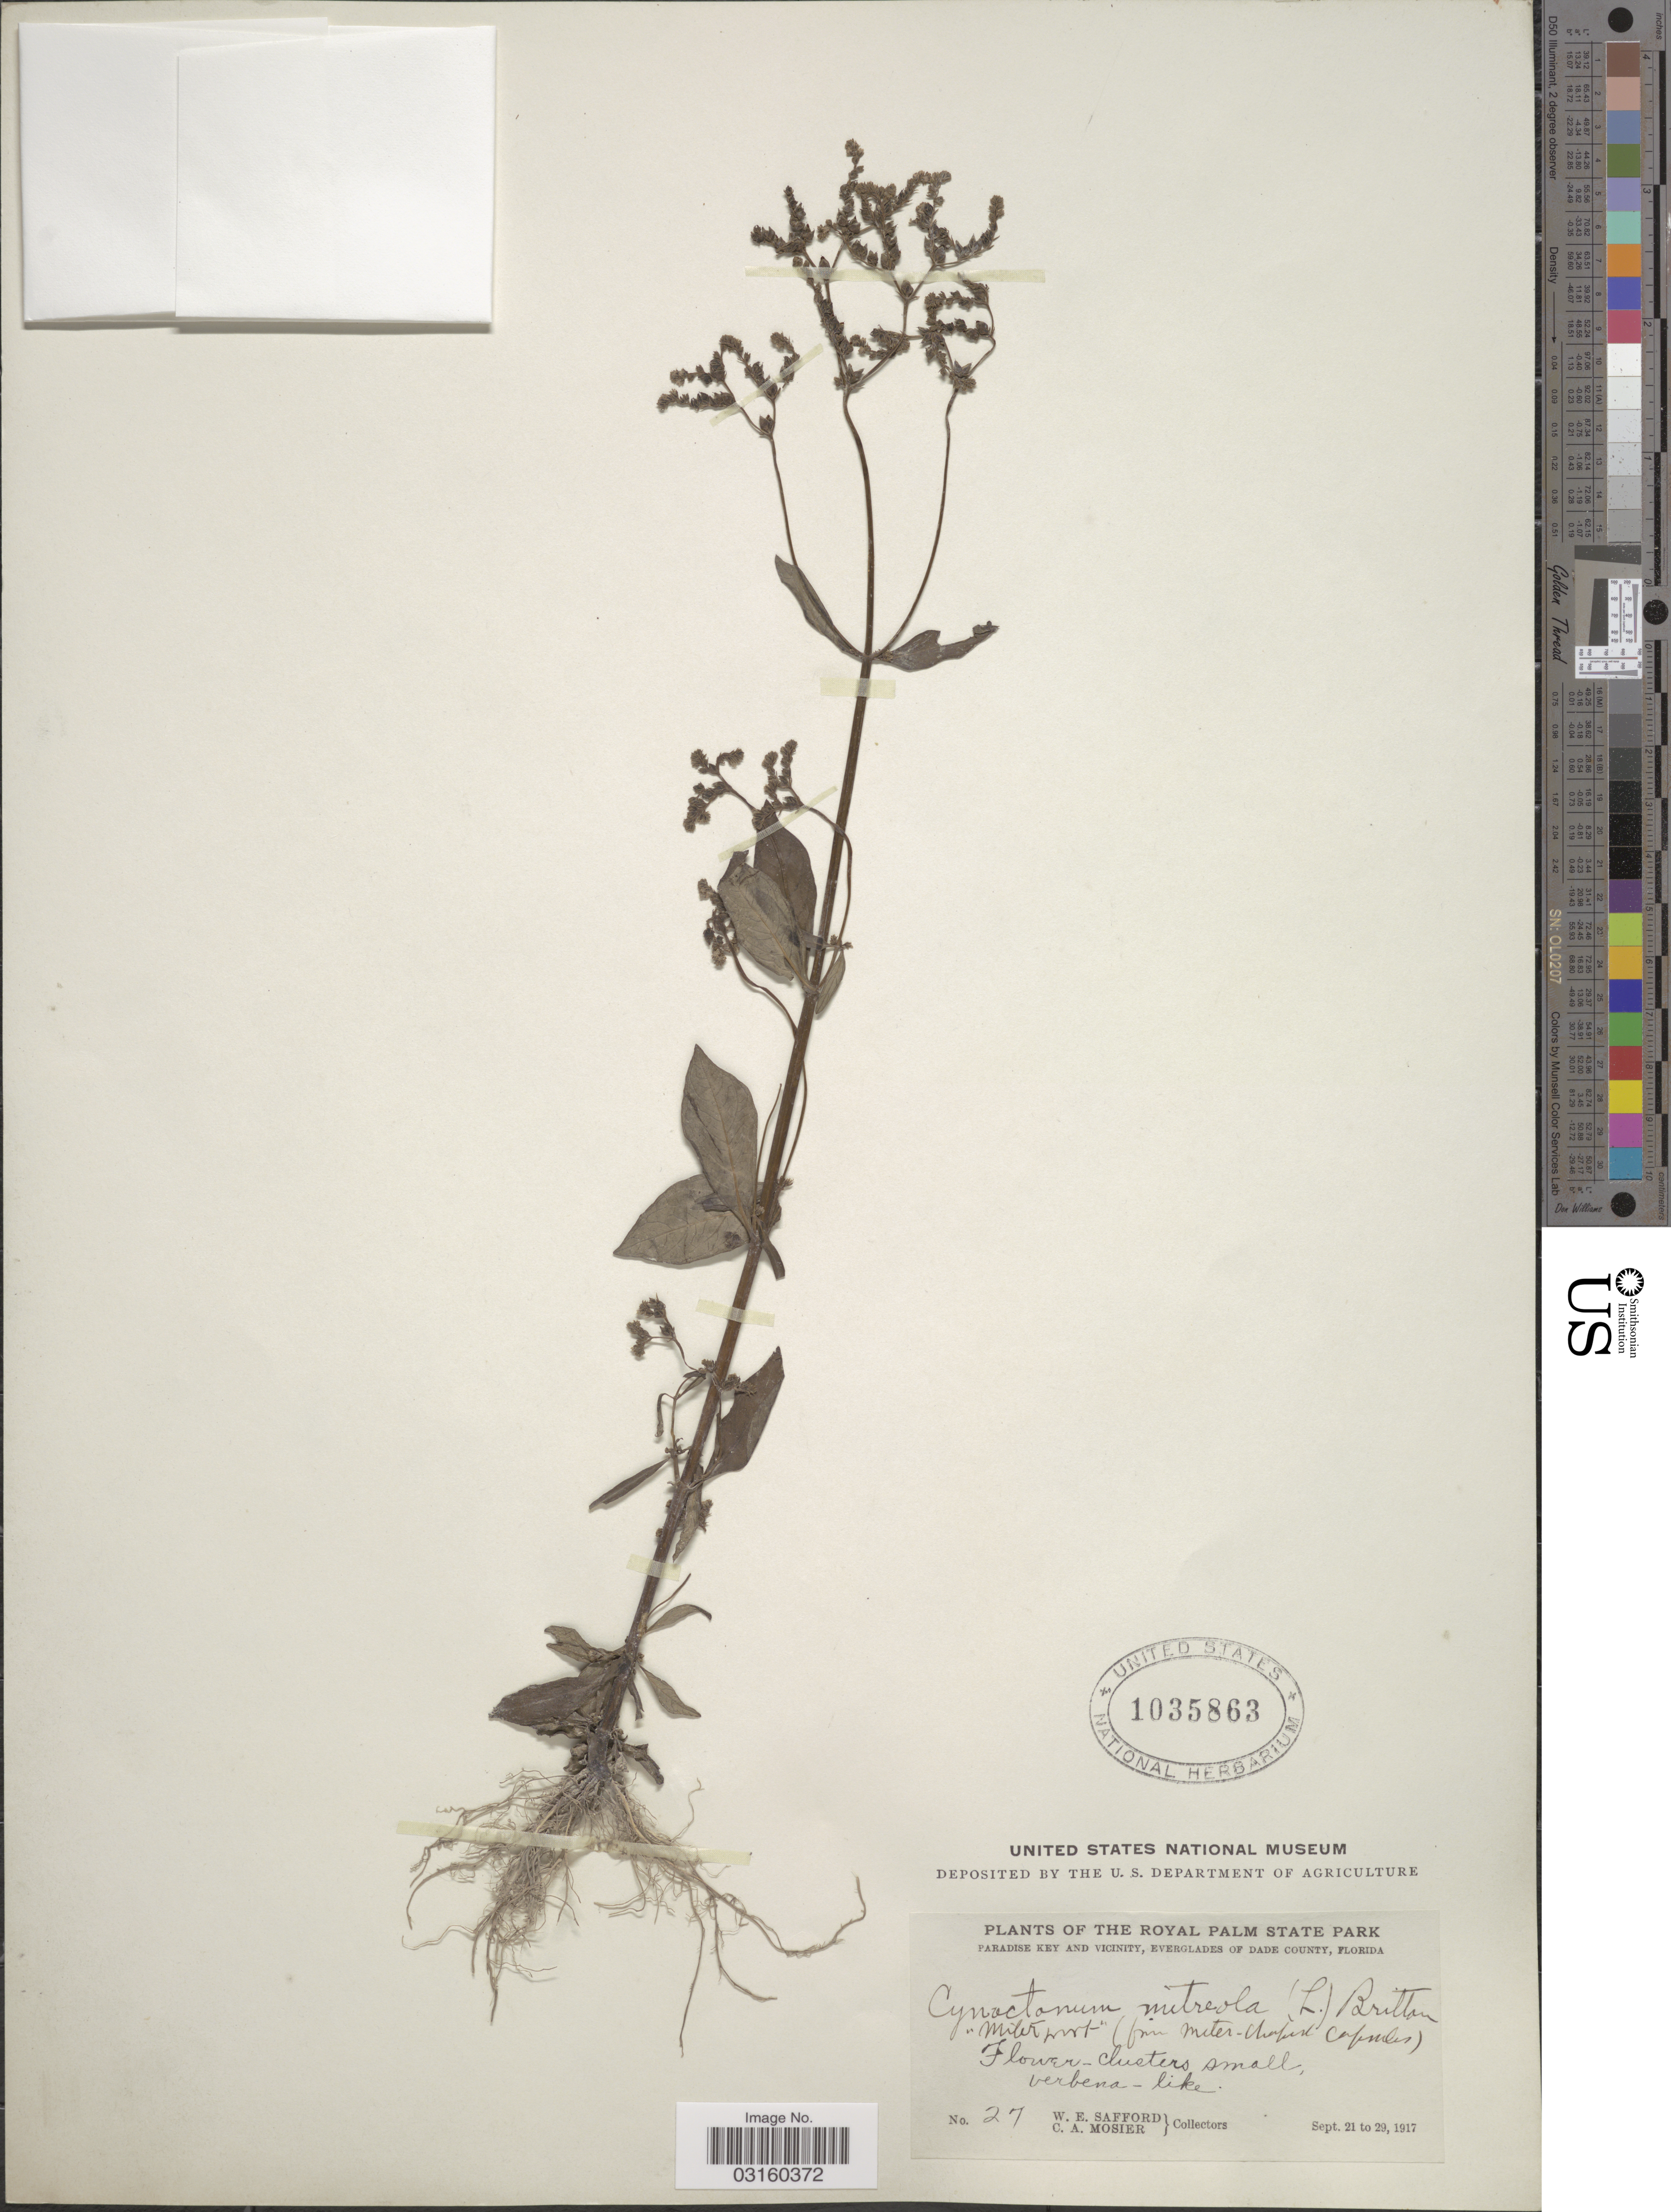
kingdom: Plantae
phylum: Tracheophyta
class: Magnoliopsida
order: Gentianales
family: Loganiaceae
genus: Mitreola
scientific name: Mitreola petiolata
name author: (J.F. Gmel.) Torr. & A. Gray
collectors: W. E. Safford & C. A. Mosier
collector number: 27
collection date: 1917-09-21/1917-09-29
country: United States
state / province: Florida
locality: The Royal Palm State Park, Paradise Key and Vicinity, Everglades of Dade County.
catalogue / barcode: US 1035863